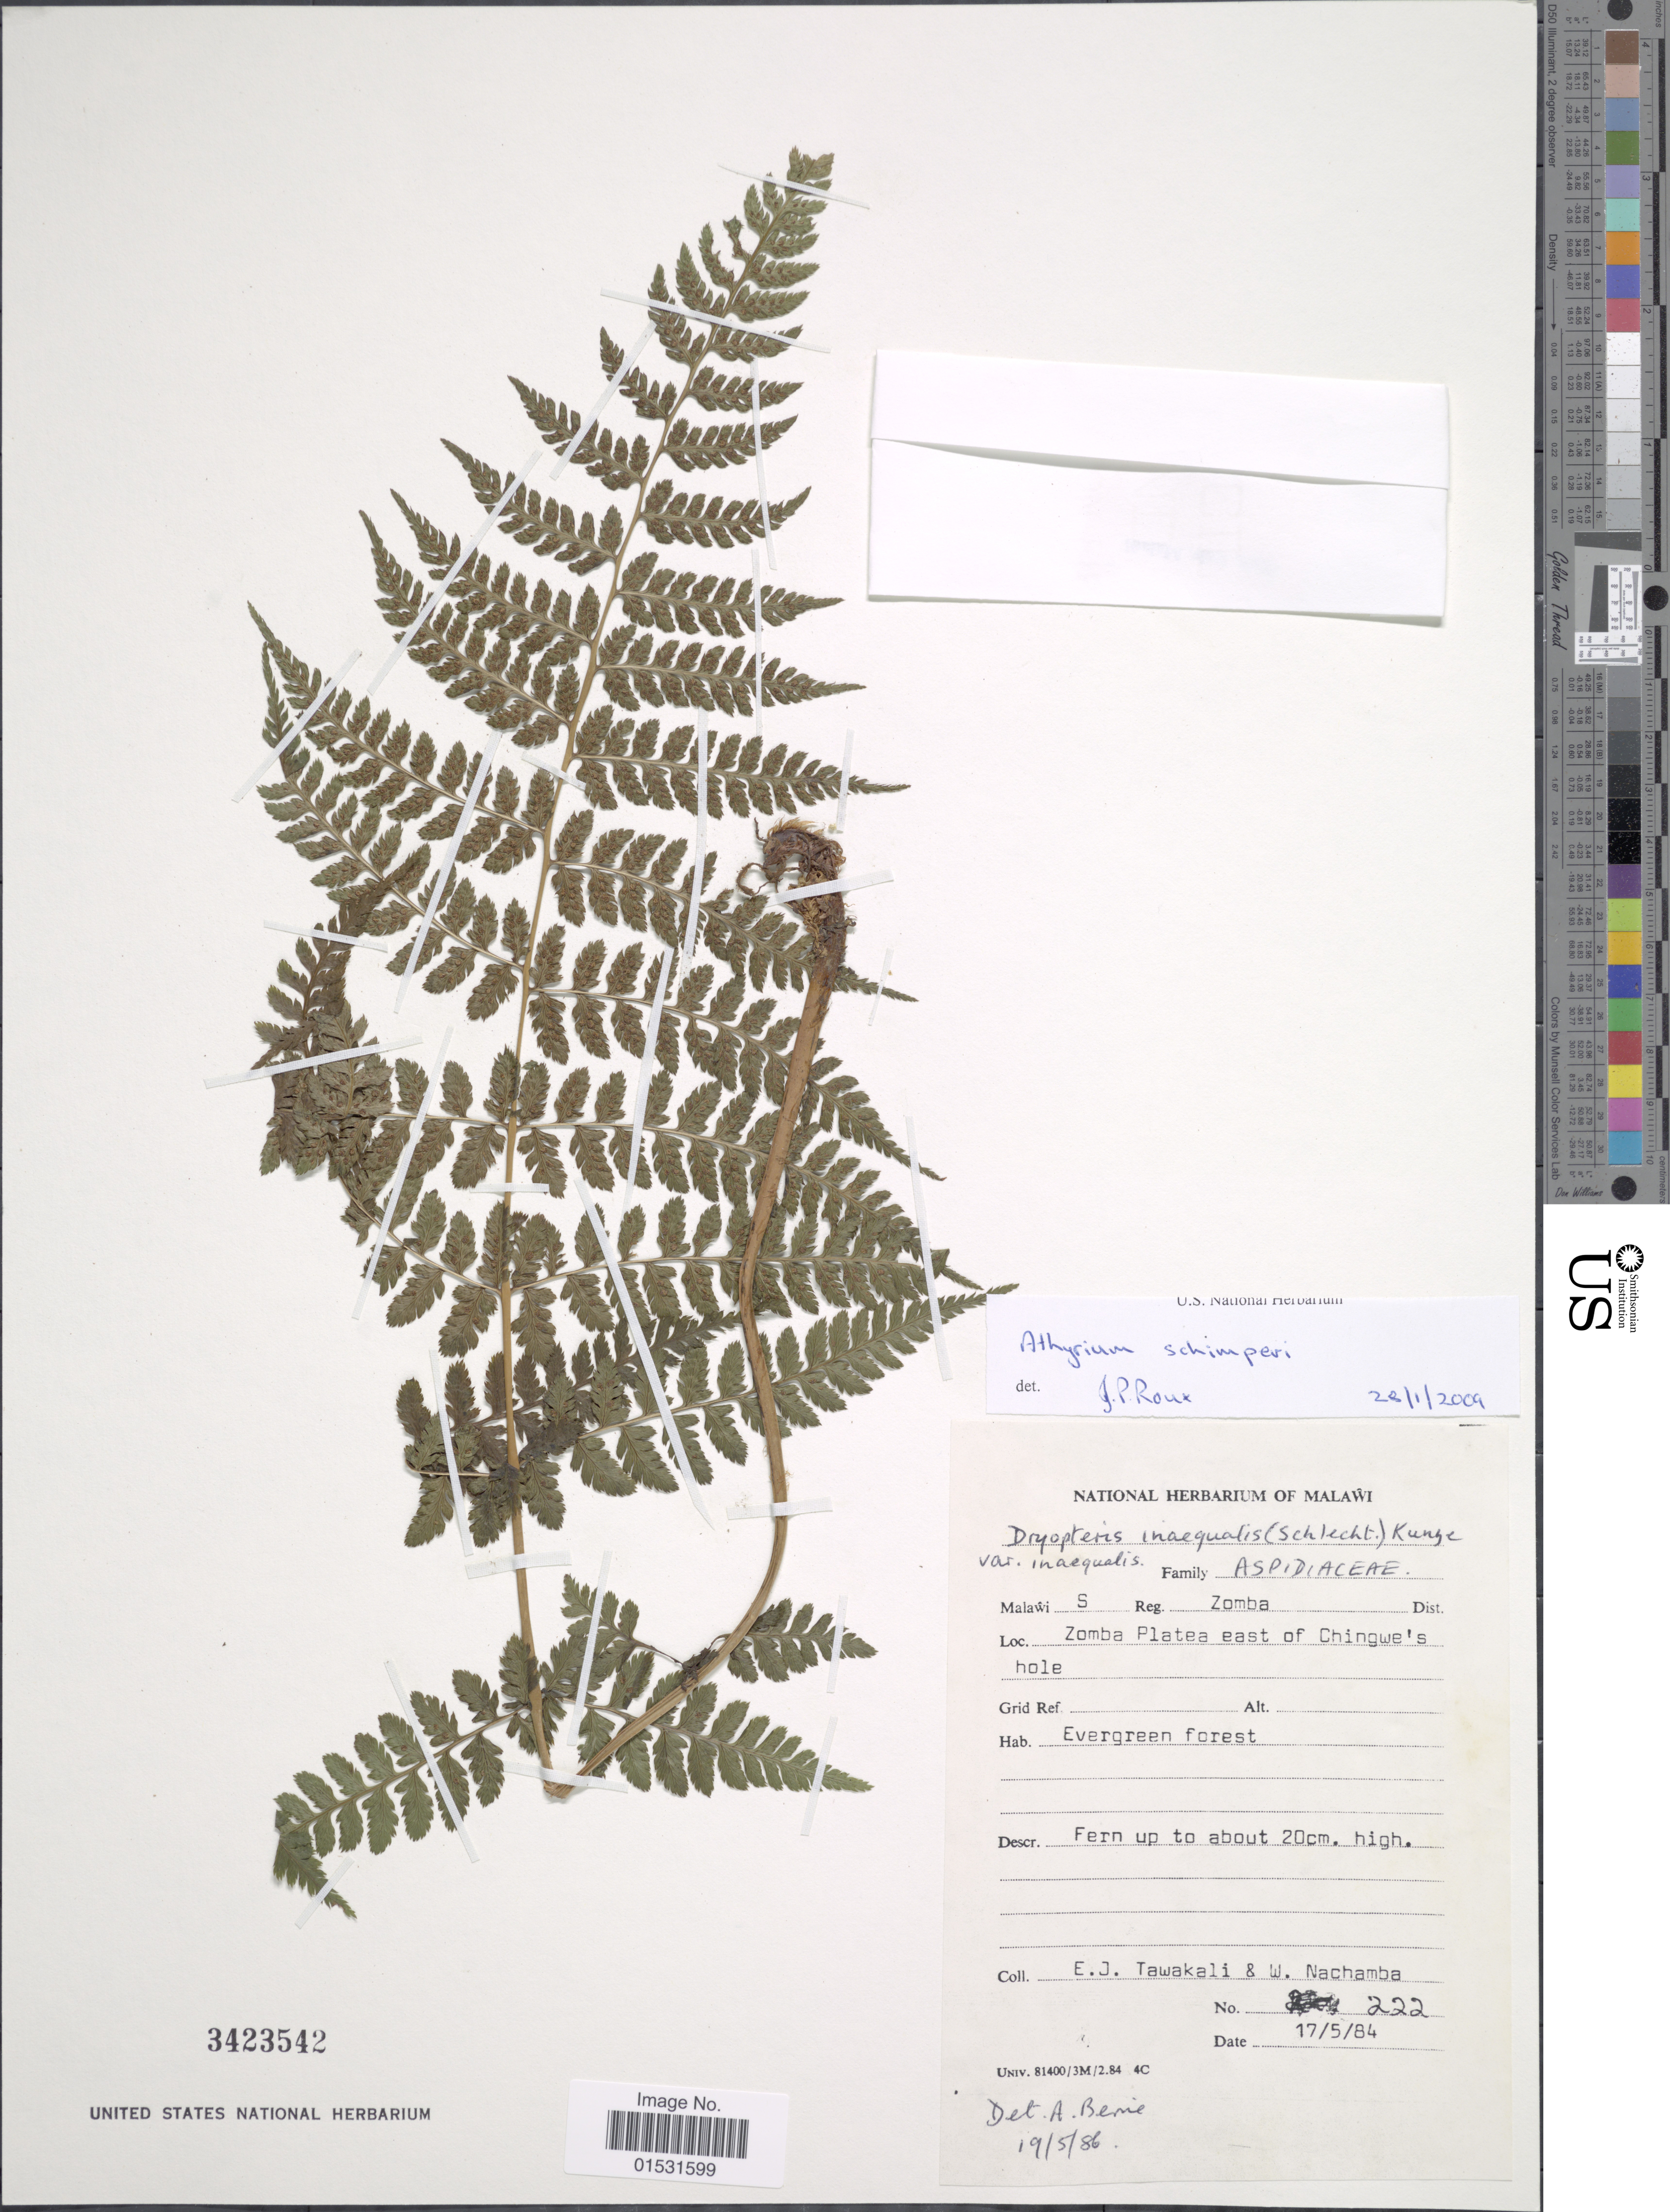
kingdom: Plantae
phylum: Tracheophyta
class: Polypodiopsida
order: Polypodiales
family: Athyriaceae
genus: Athyrium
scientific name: Athyrium schimperi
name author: Mougeot ex Fée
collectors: E. Tawakali & W. Nachamba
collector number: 222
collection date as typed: Transcribed d/m/y: 17/5/84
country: Malawi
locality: Malawi S Reg. Zomba Dist. Zomba Platea east of Chingwe's hole.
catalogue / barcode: US 3423542